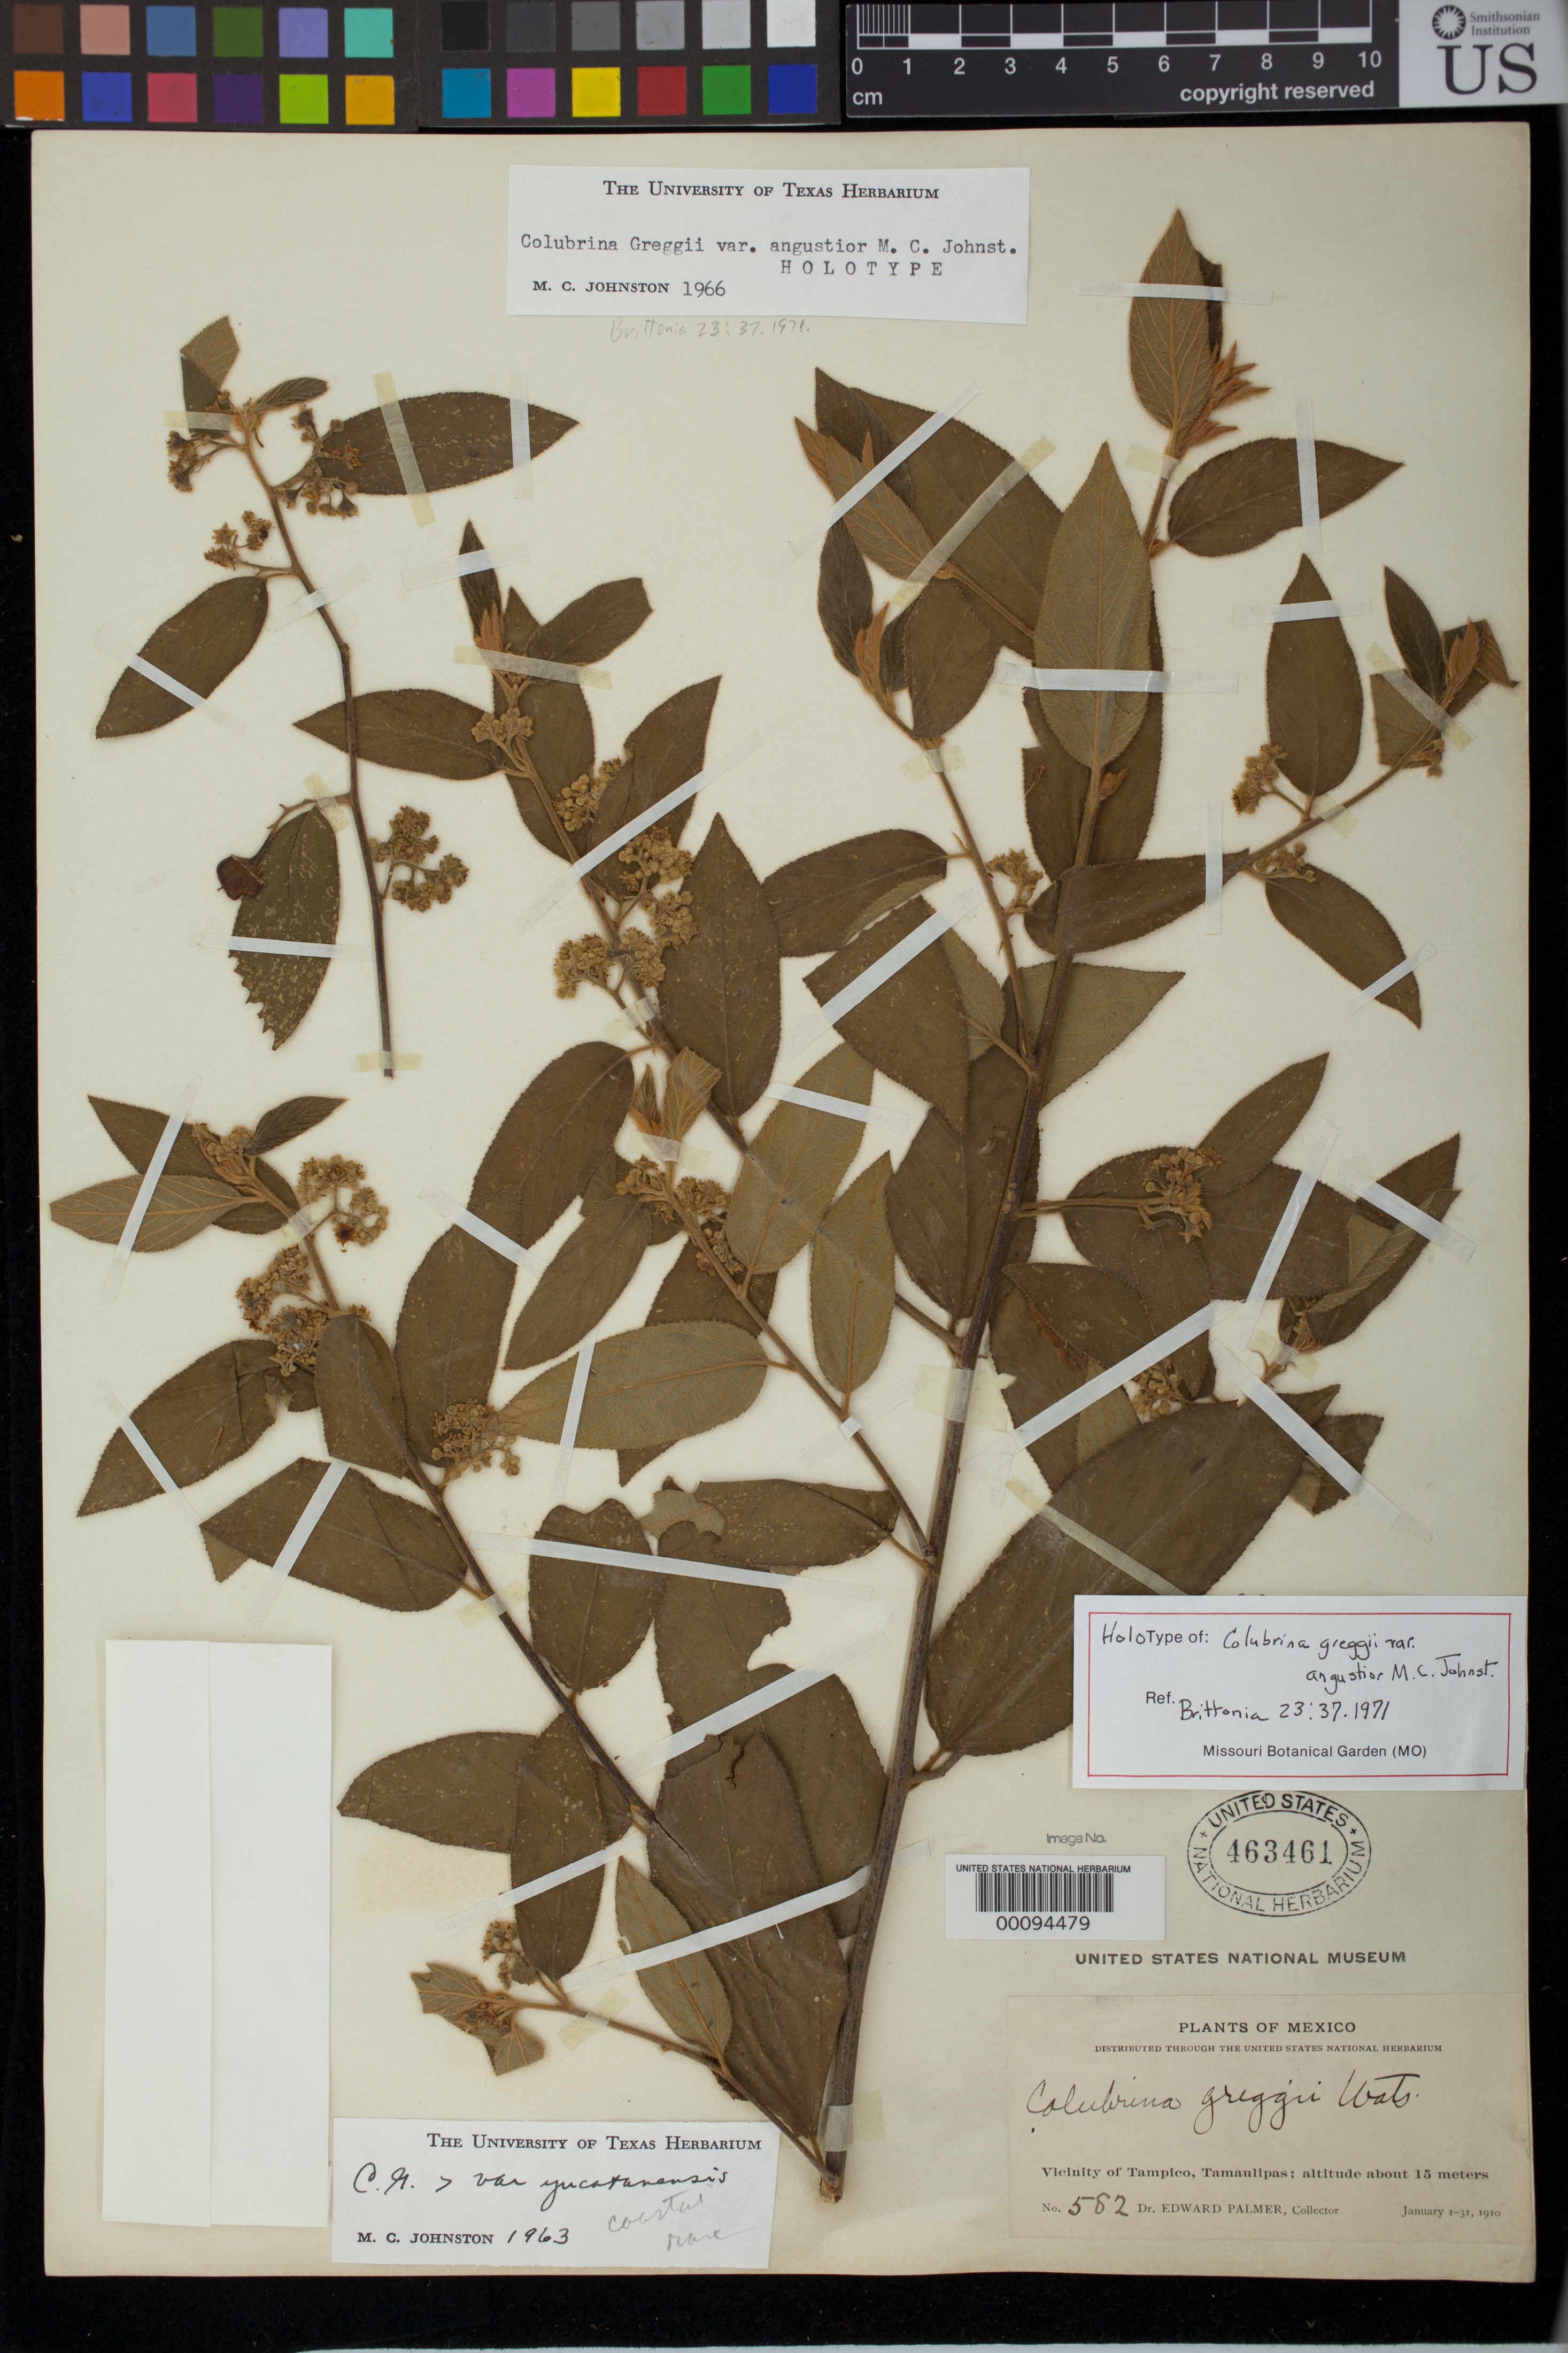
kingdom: Plantae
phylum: Tracheophyta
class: Magnoliopsida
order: Rosales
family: Rhamnaceae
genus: Colubrina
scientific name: Colubrina greggii var. angustior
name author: M.C. Johnst.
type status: Holotype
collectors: E. Palmer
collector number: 582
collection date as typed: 01 Jan 1910 to 31 Jan 1910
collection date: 1910-01-01/1910-01-31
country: Mexico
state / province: Tamaulipas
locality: Tampico vicinity.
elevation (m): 15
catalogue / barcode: US 463461